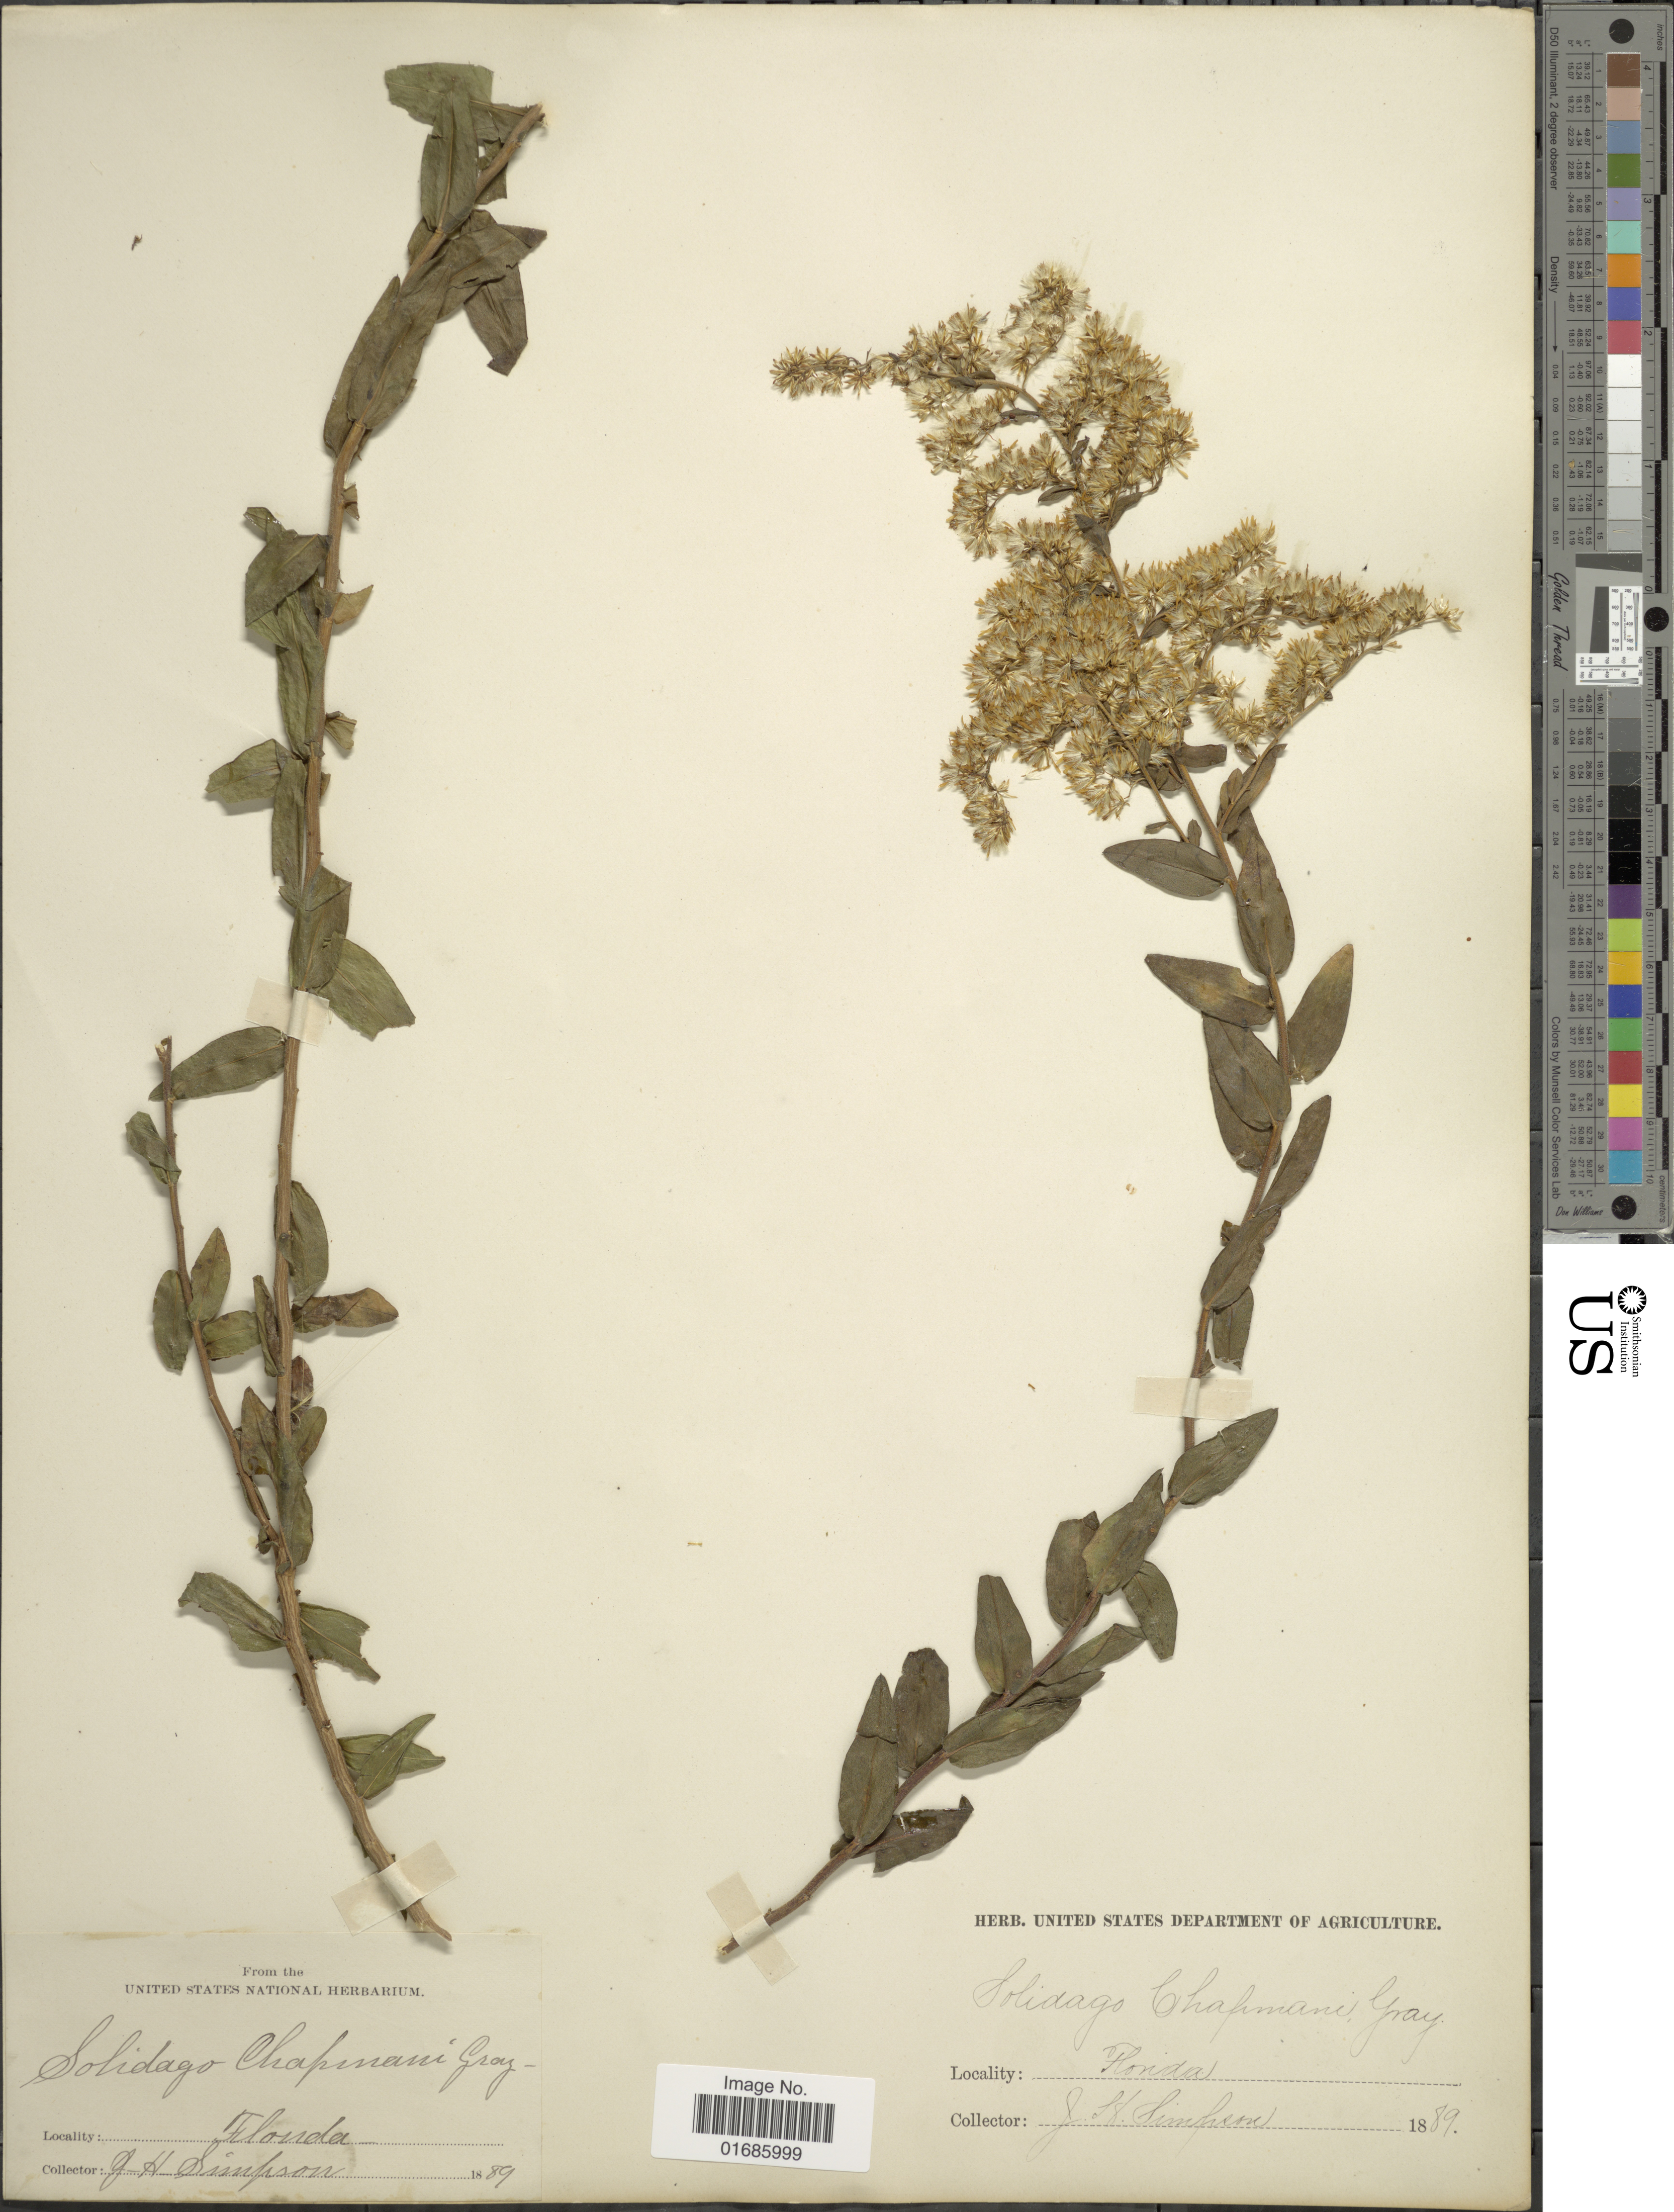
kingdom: Plantae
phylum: Tracheophyta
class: Magnoliopsida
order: Asterales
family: Asteraceae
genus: Solidago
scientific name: Solidago chapmanii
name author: Torr. & A. Gray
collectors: J. H. Simpson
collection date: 1889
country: United States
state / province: Florida